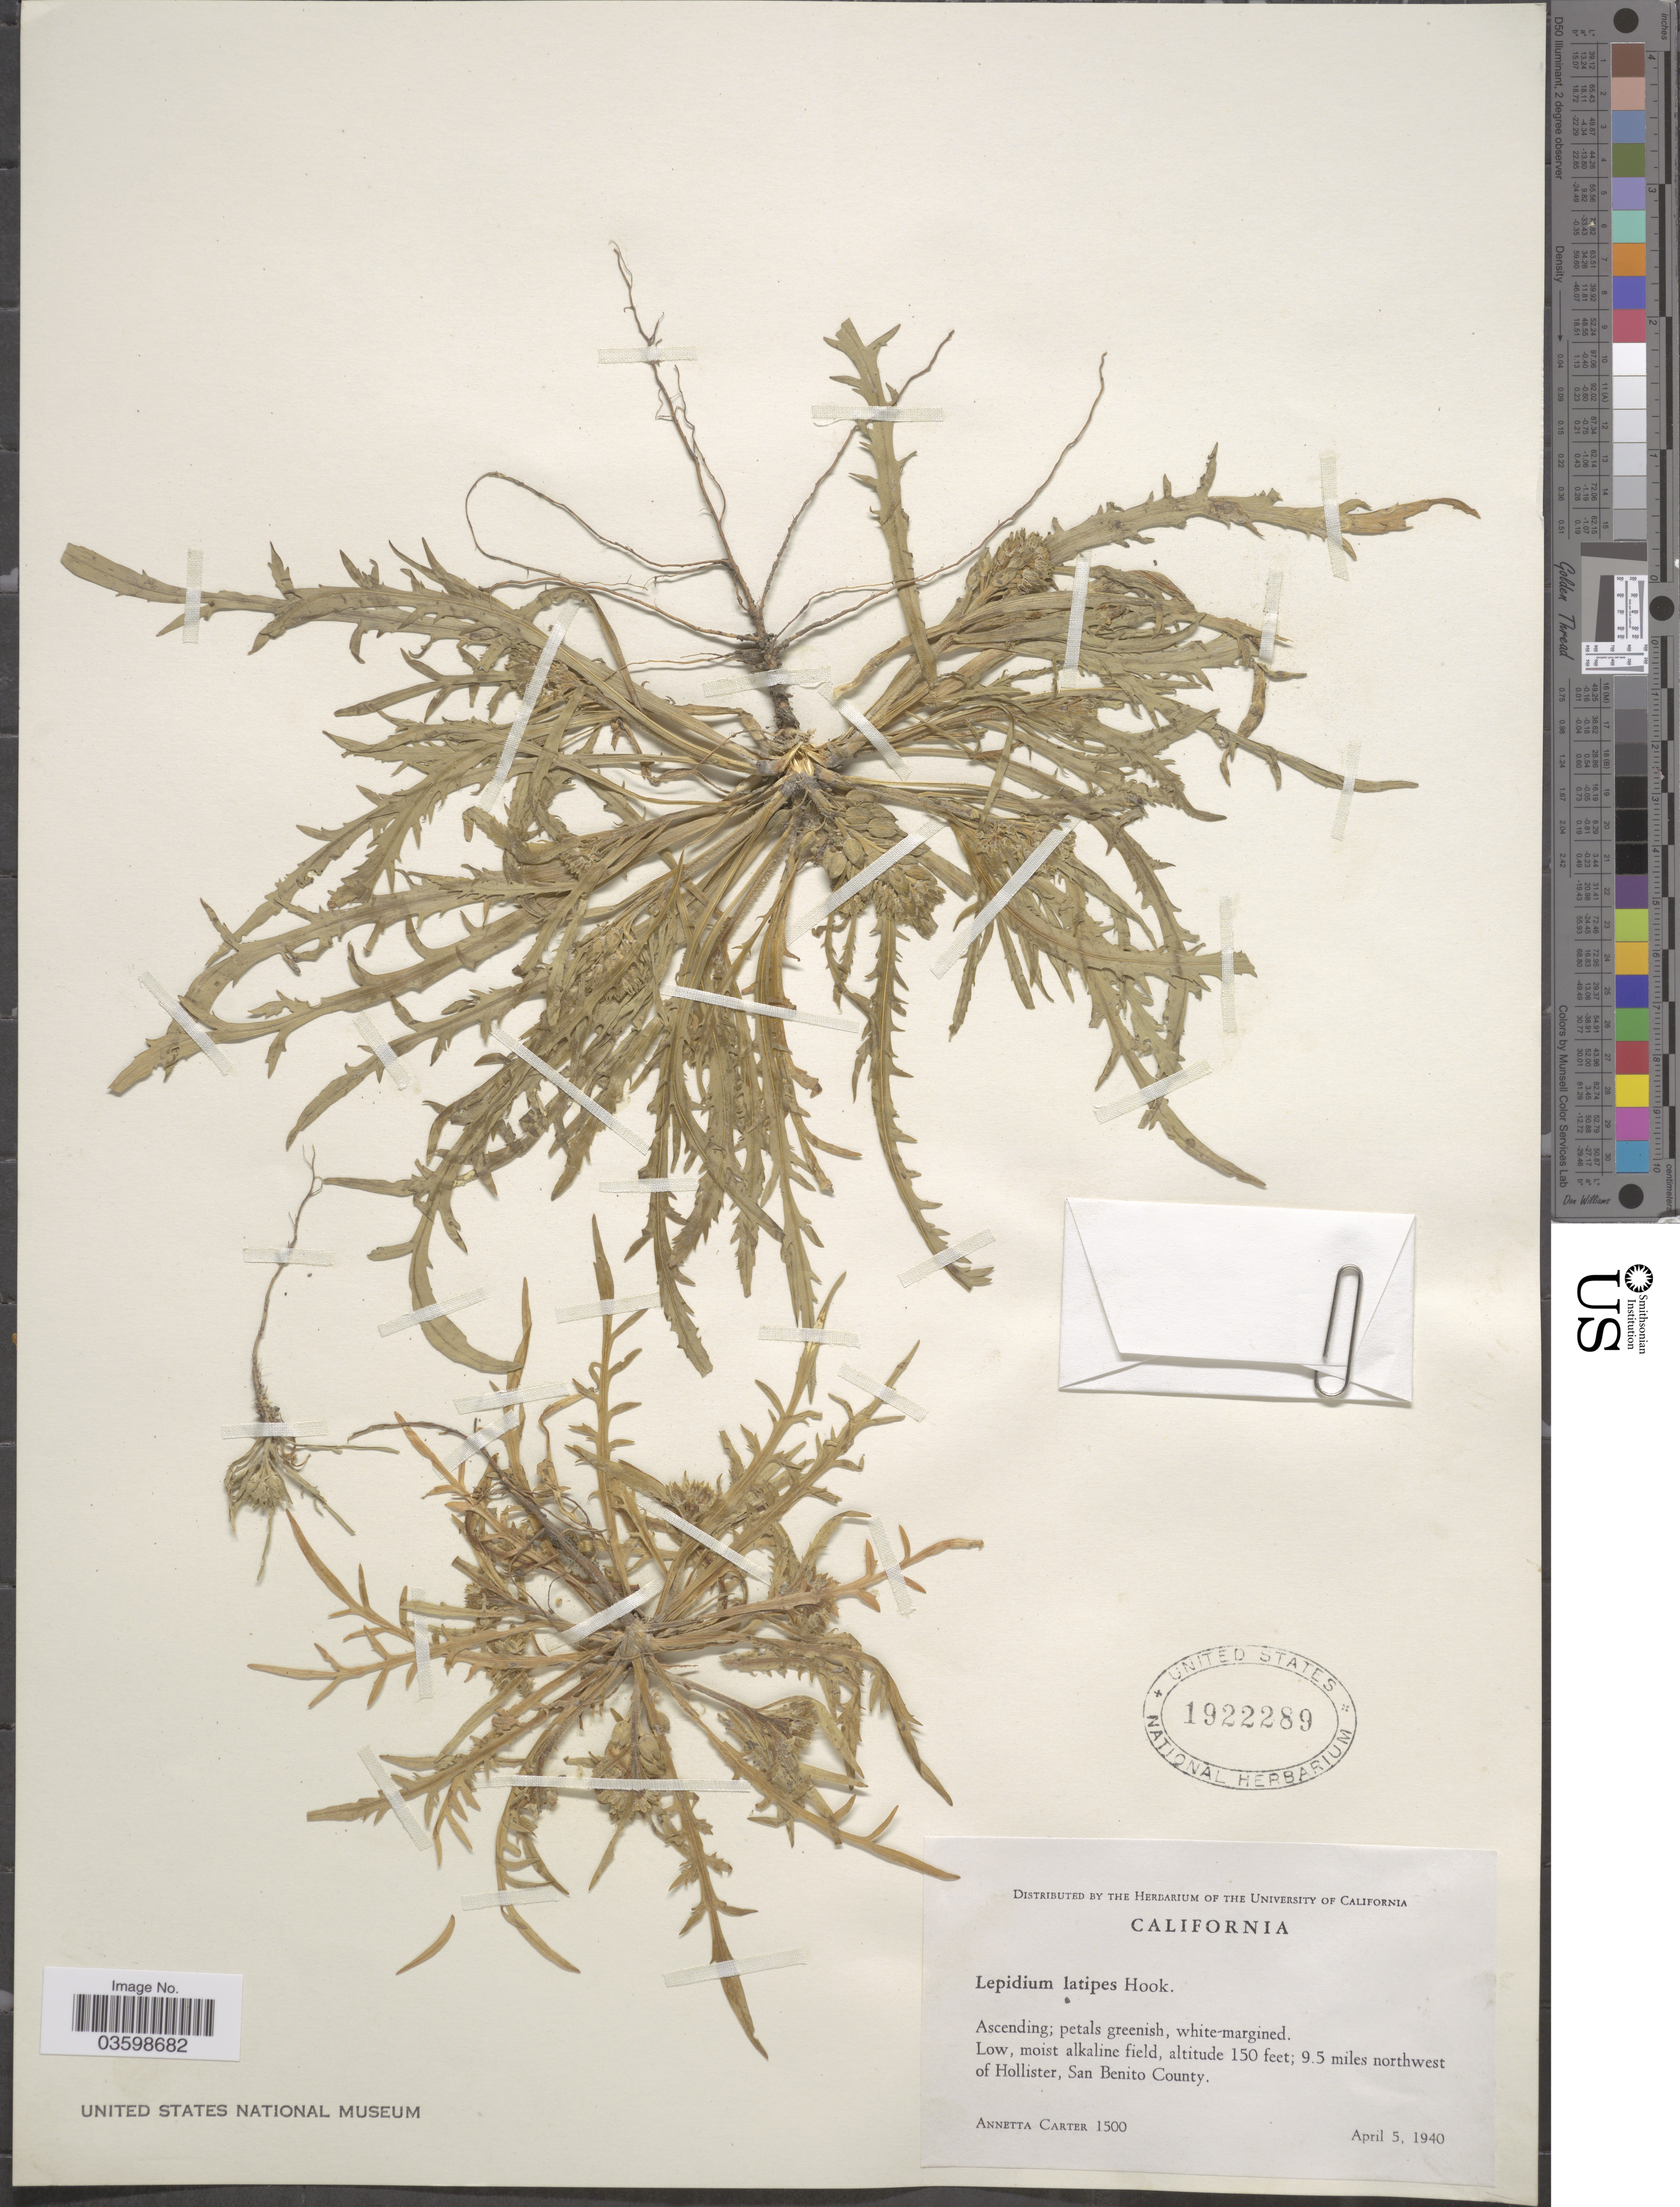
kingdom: Plantae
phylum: Tracheophyta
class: Magnoliopsida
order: Brassicales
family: Brassicaceae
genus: Lepidium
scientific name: Lepidium latipes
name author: Hook.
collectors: A. Carter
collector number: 1500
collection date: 1940-04-05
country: United States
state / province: California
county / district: San Bernardino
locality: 9.5 miles northwest of Hollister, San Bernardino County.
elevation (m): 46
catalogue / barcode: US 1922289